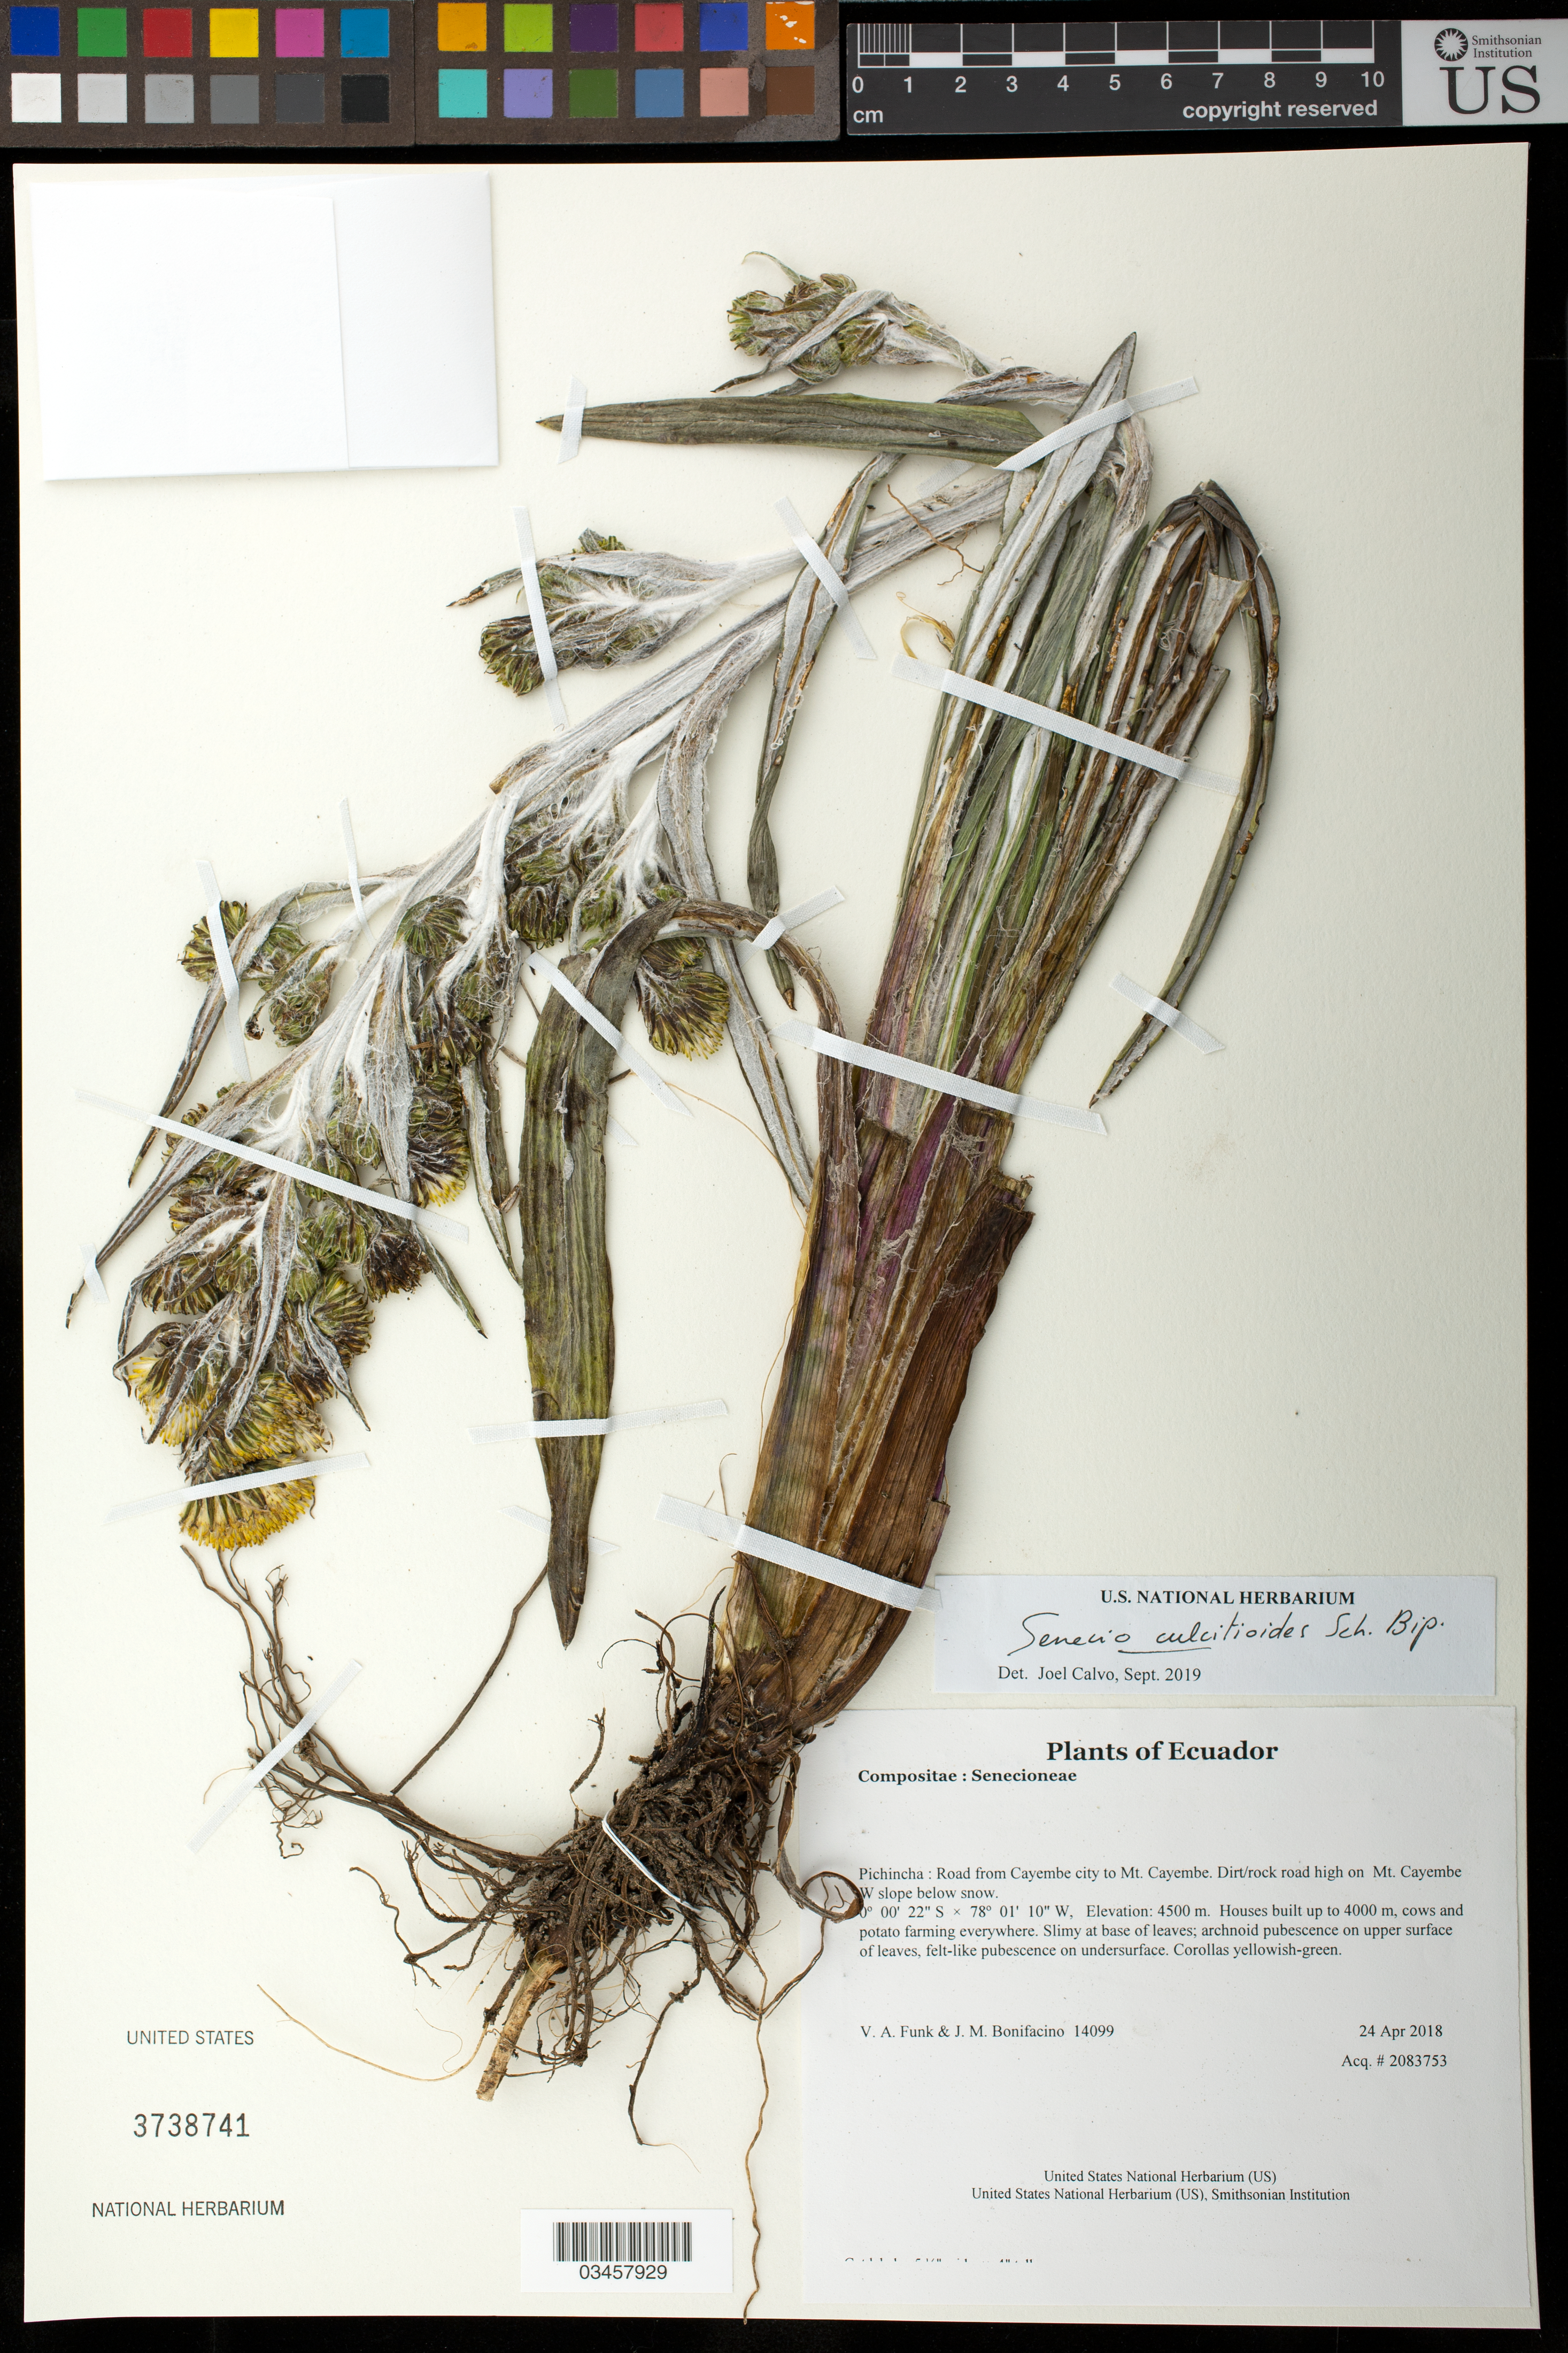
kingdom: Plantae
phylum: Tracheophyta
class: Magnoliopsida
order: Asterales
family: Asteraceae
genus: Senecio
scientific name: Senecio culcitioides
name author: Sch. Bip.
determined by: Calvo, Joel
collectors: V. Funk & M. Bonifacino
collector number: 14099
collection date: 2018-04-24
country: Ecuador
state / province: Pichincha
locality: Road from Cayembe city to Mt. Cayembe. Dirt/rock road high on Mt. Cayembe W slope below snow.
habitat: Houses built up to 4000 m, cows and potato farming everywhere.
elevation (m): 4500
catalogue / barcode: US 3738741